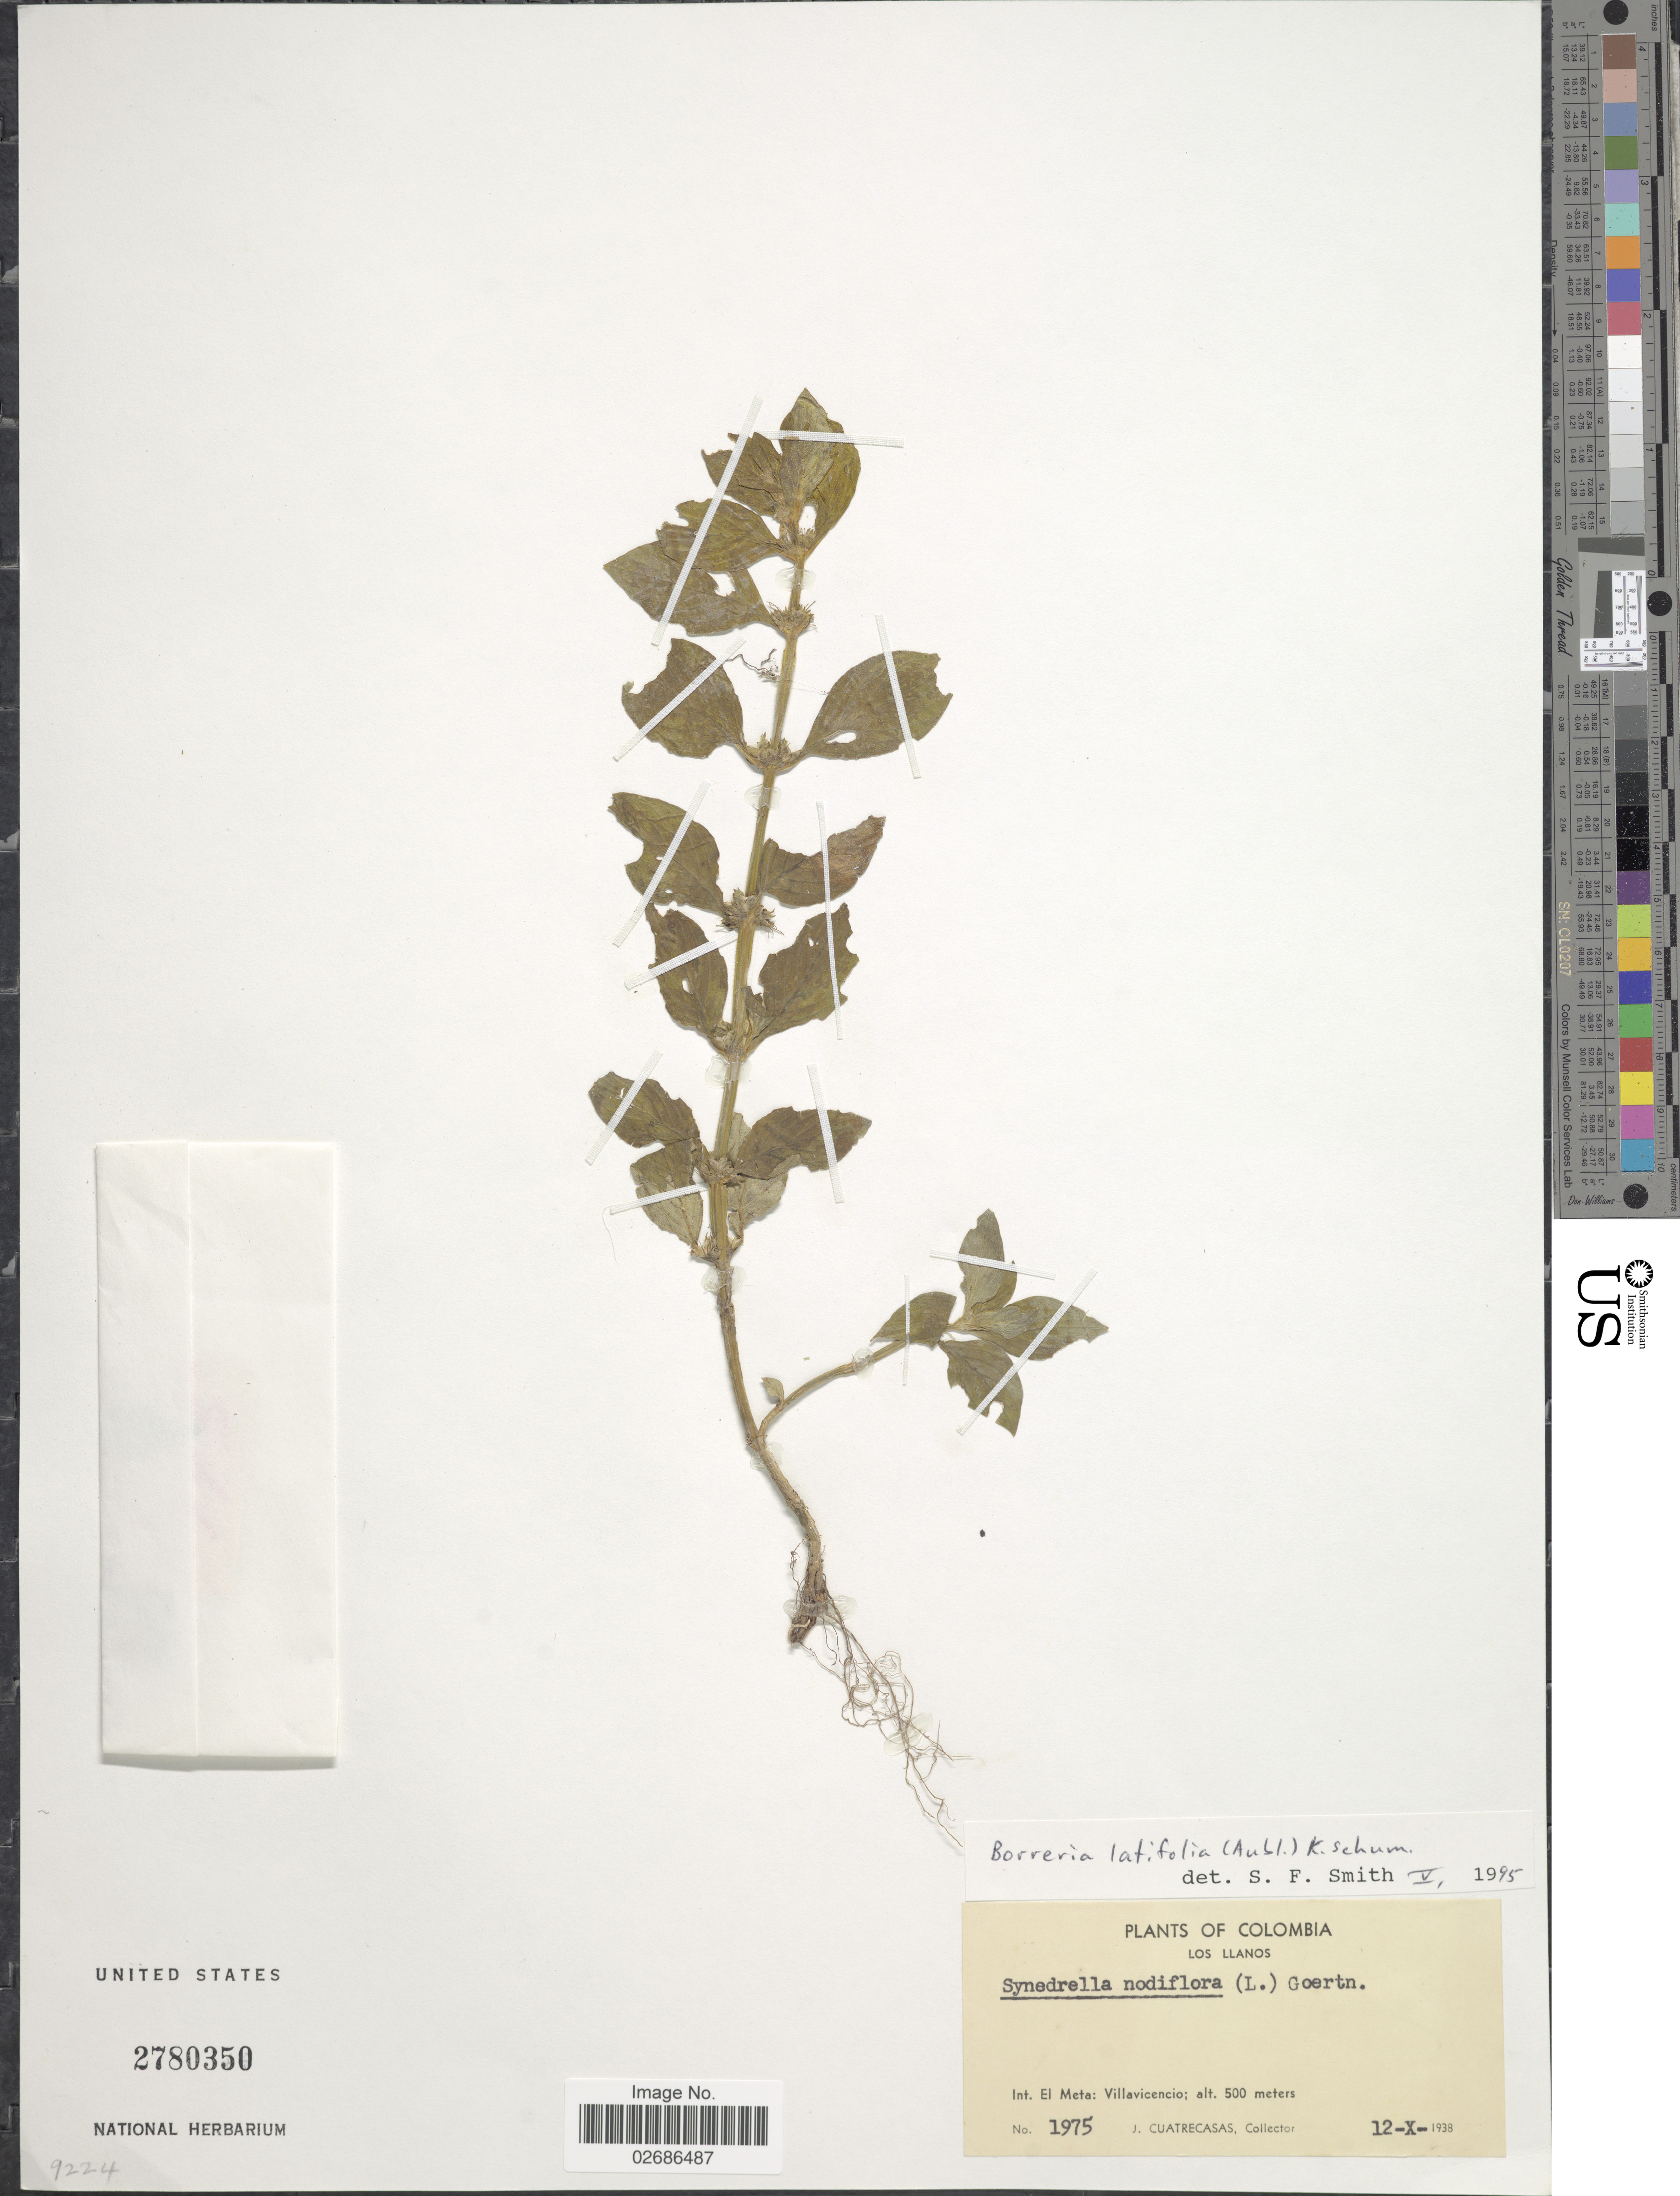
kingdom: Plantae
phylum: Tracheophyta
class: Magnoliopsida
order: Gentianales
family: Rubiaceae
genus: Borreria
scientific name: Borreria latifolia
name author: (Aubl.) K. Schum.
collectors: J. Cuatrecasas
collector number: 1975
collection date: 1938-10-12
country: Colombia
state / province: Meta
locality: Los Llanos, Int. El Meta: Villavicencio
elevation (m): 500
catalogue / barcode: US 2780350